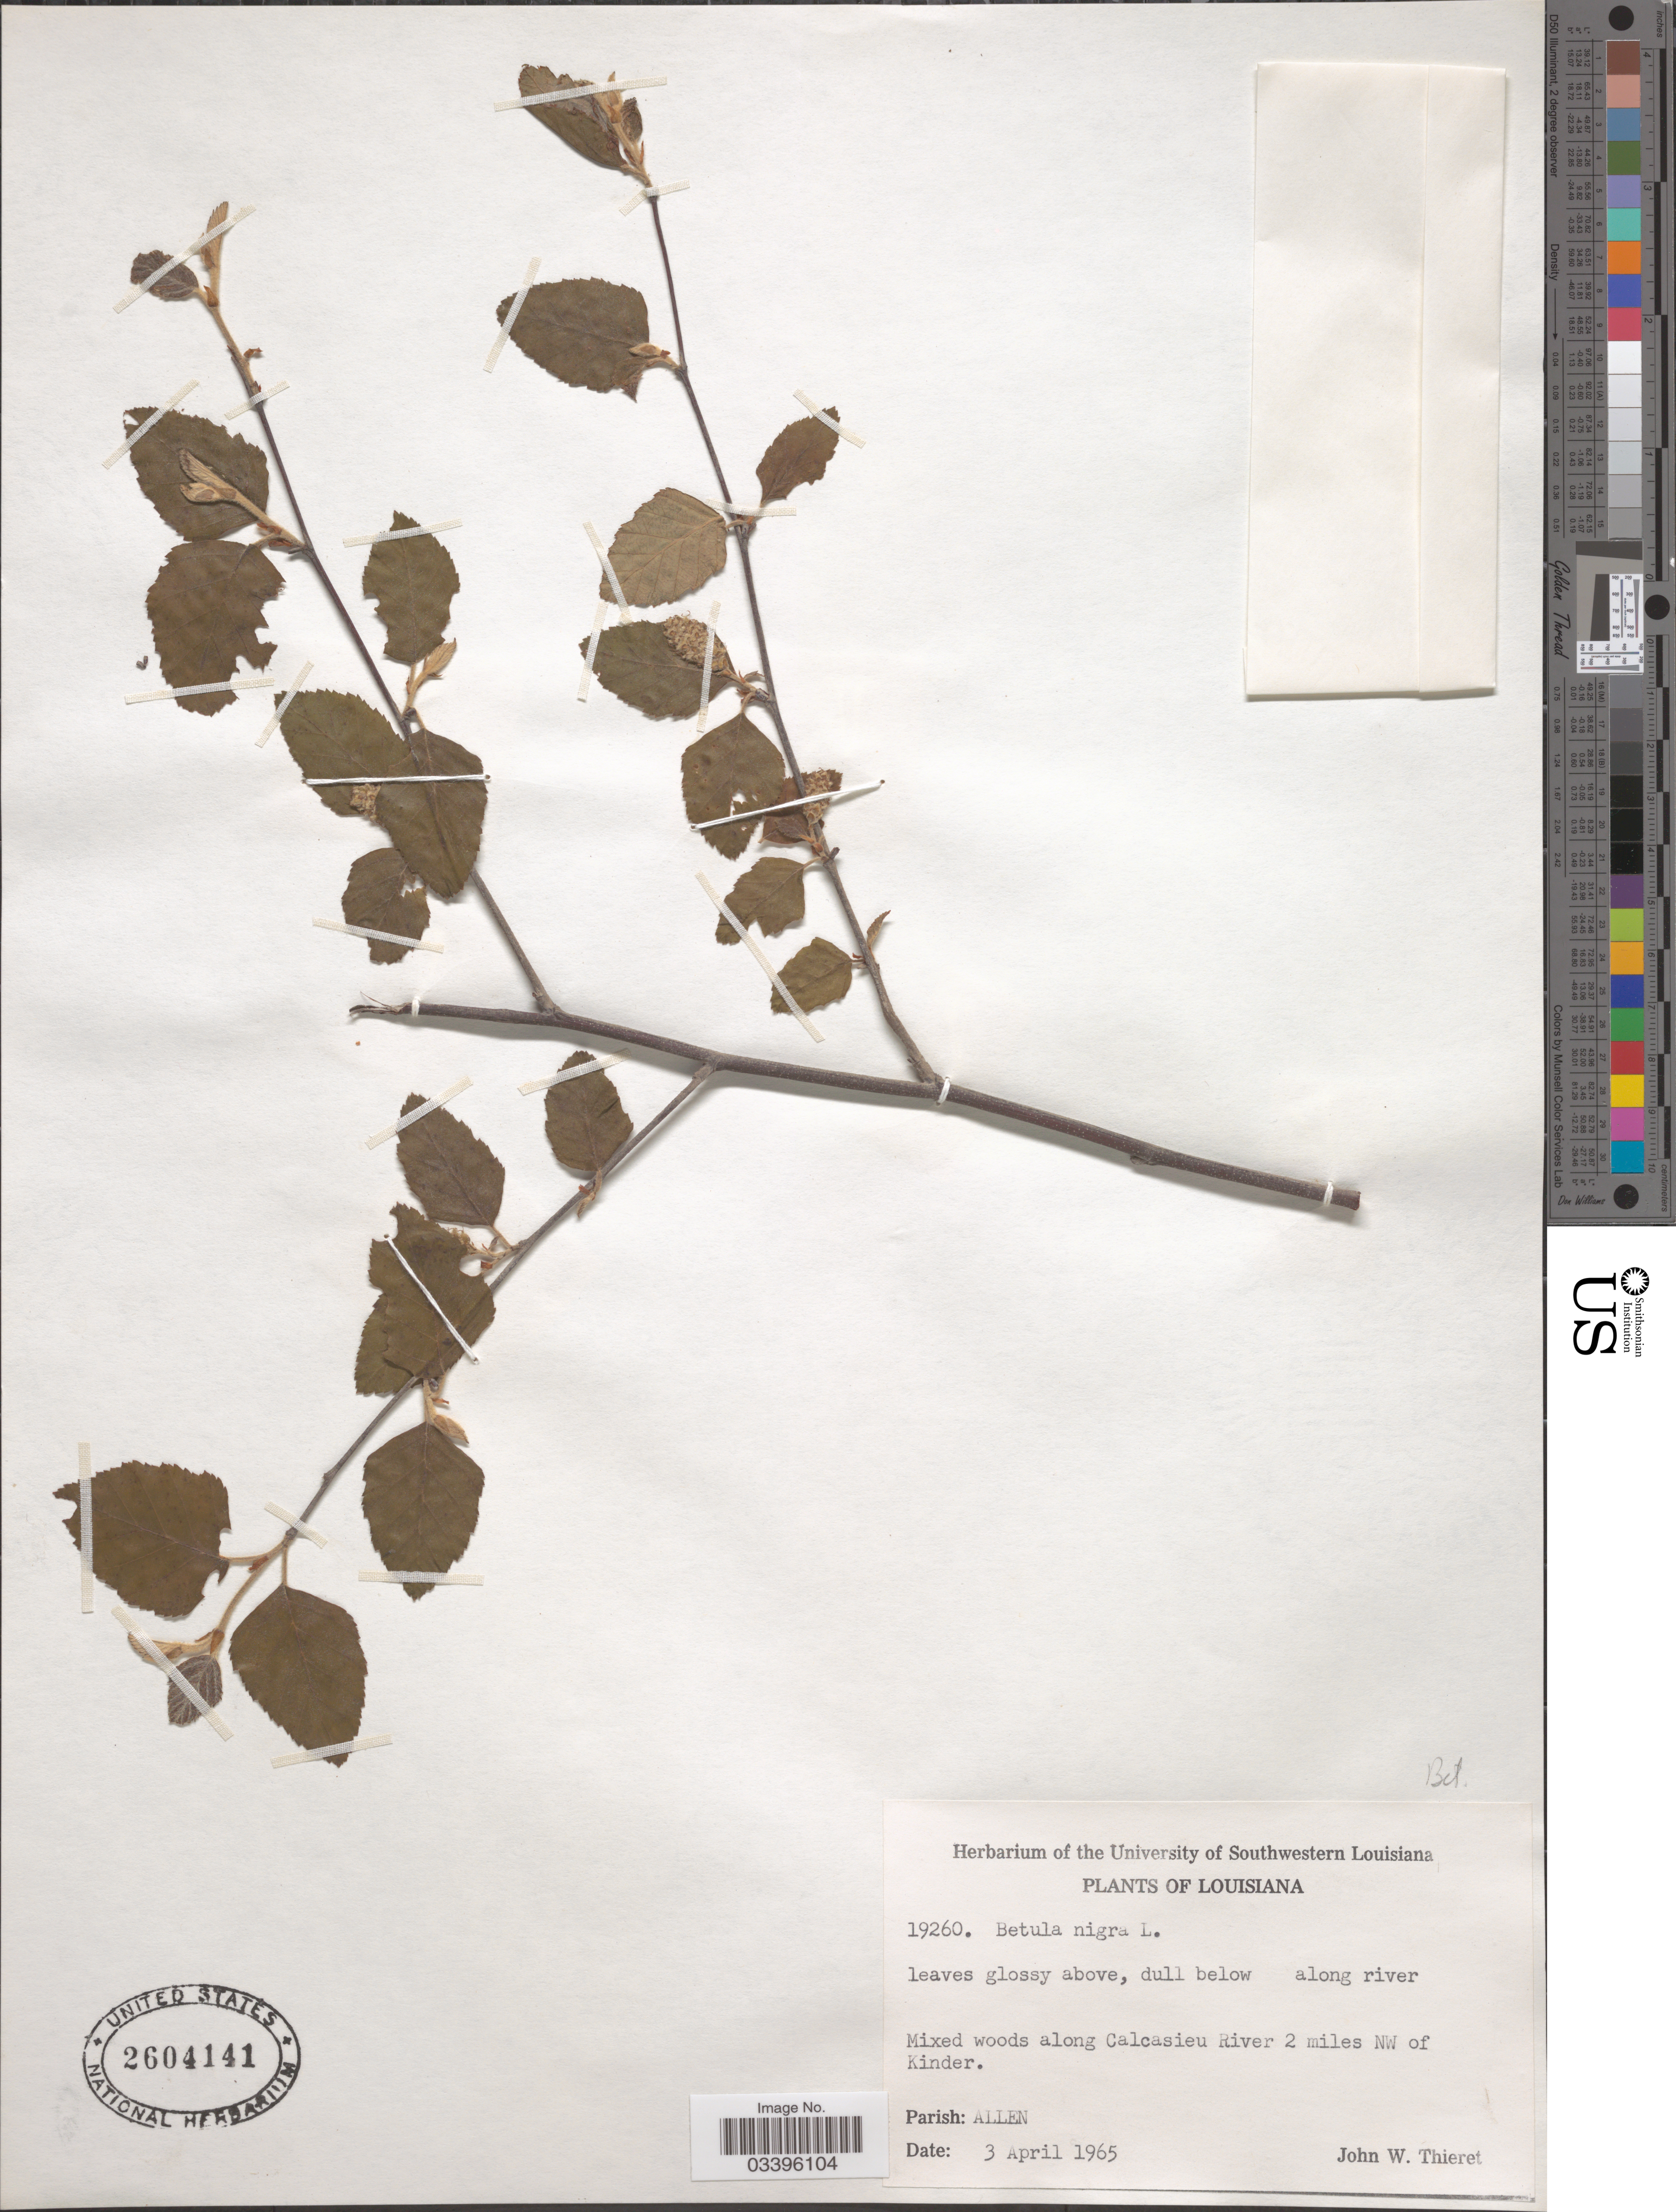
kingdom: Plantae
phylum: Tracheophyta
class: Magnoliopsida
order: Fagales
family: Betulaceae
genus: Betula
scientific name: Betula nigra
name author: L.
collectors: J. W. Thieret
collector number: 19260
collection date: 1965-04-03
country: United States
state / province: Louisiana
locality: Mixed woods along Calcasieu River 2 miles NW of Kinder. Parish: Allen.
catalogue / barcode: US 2604141